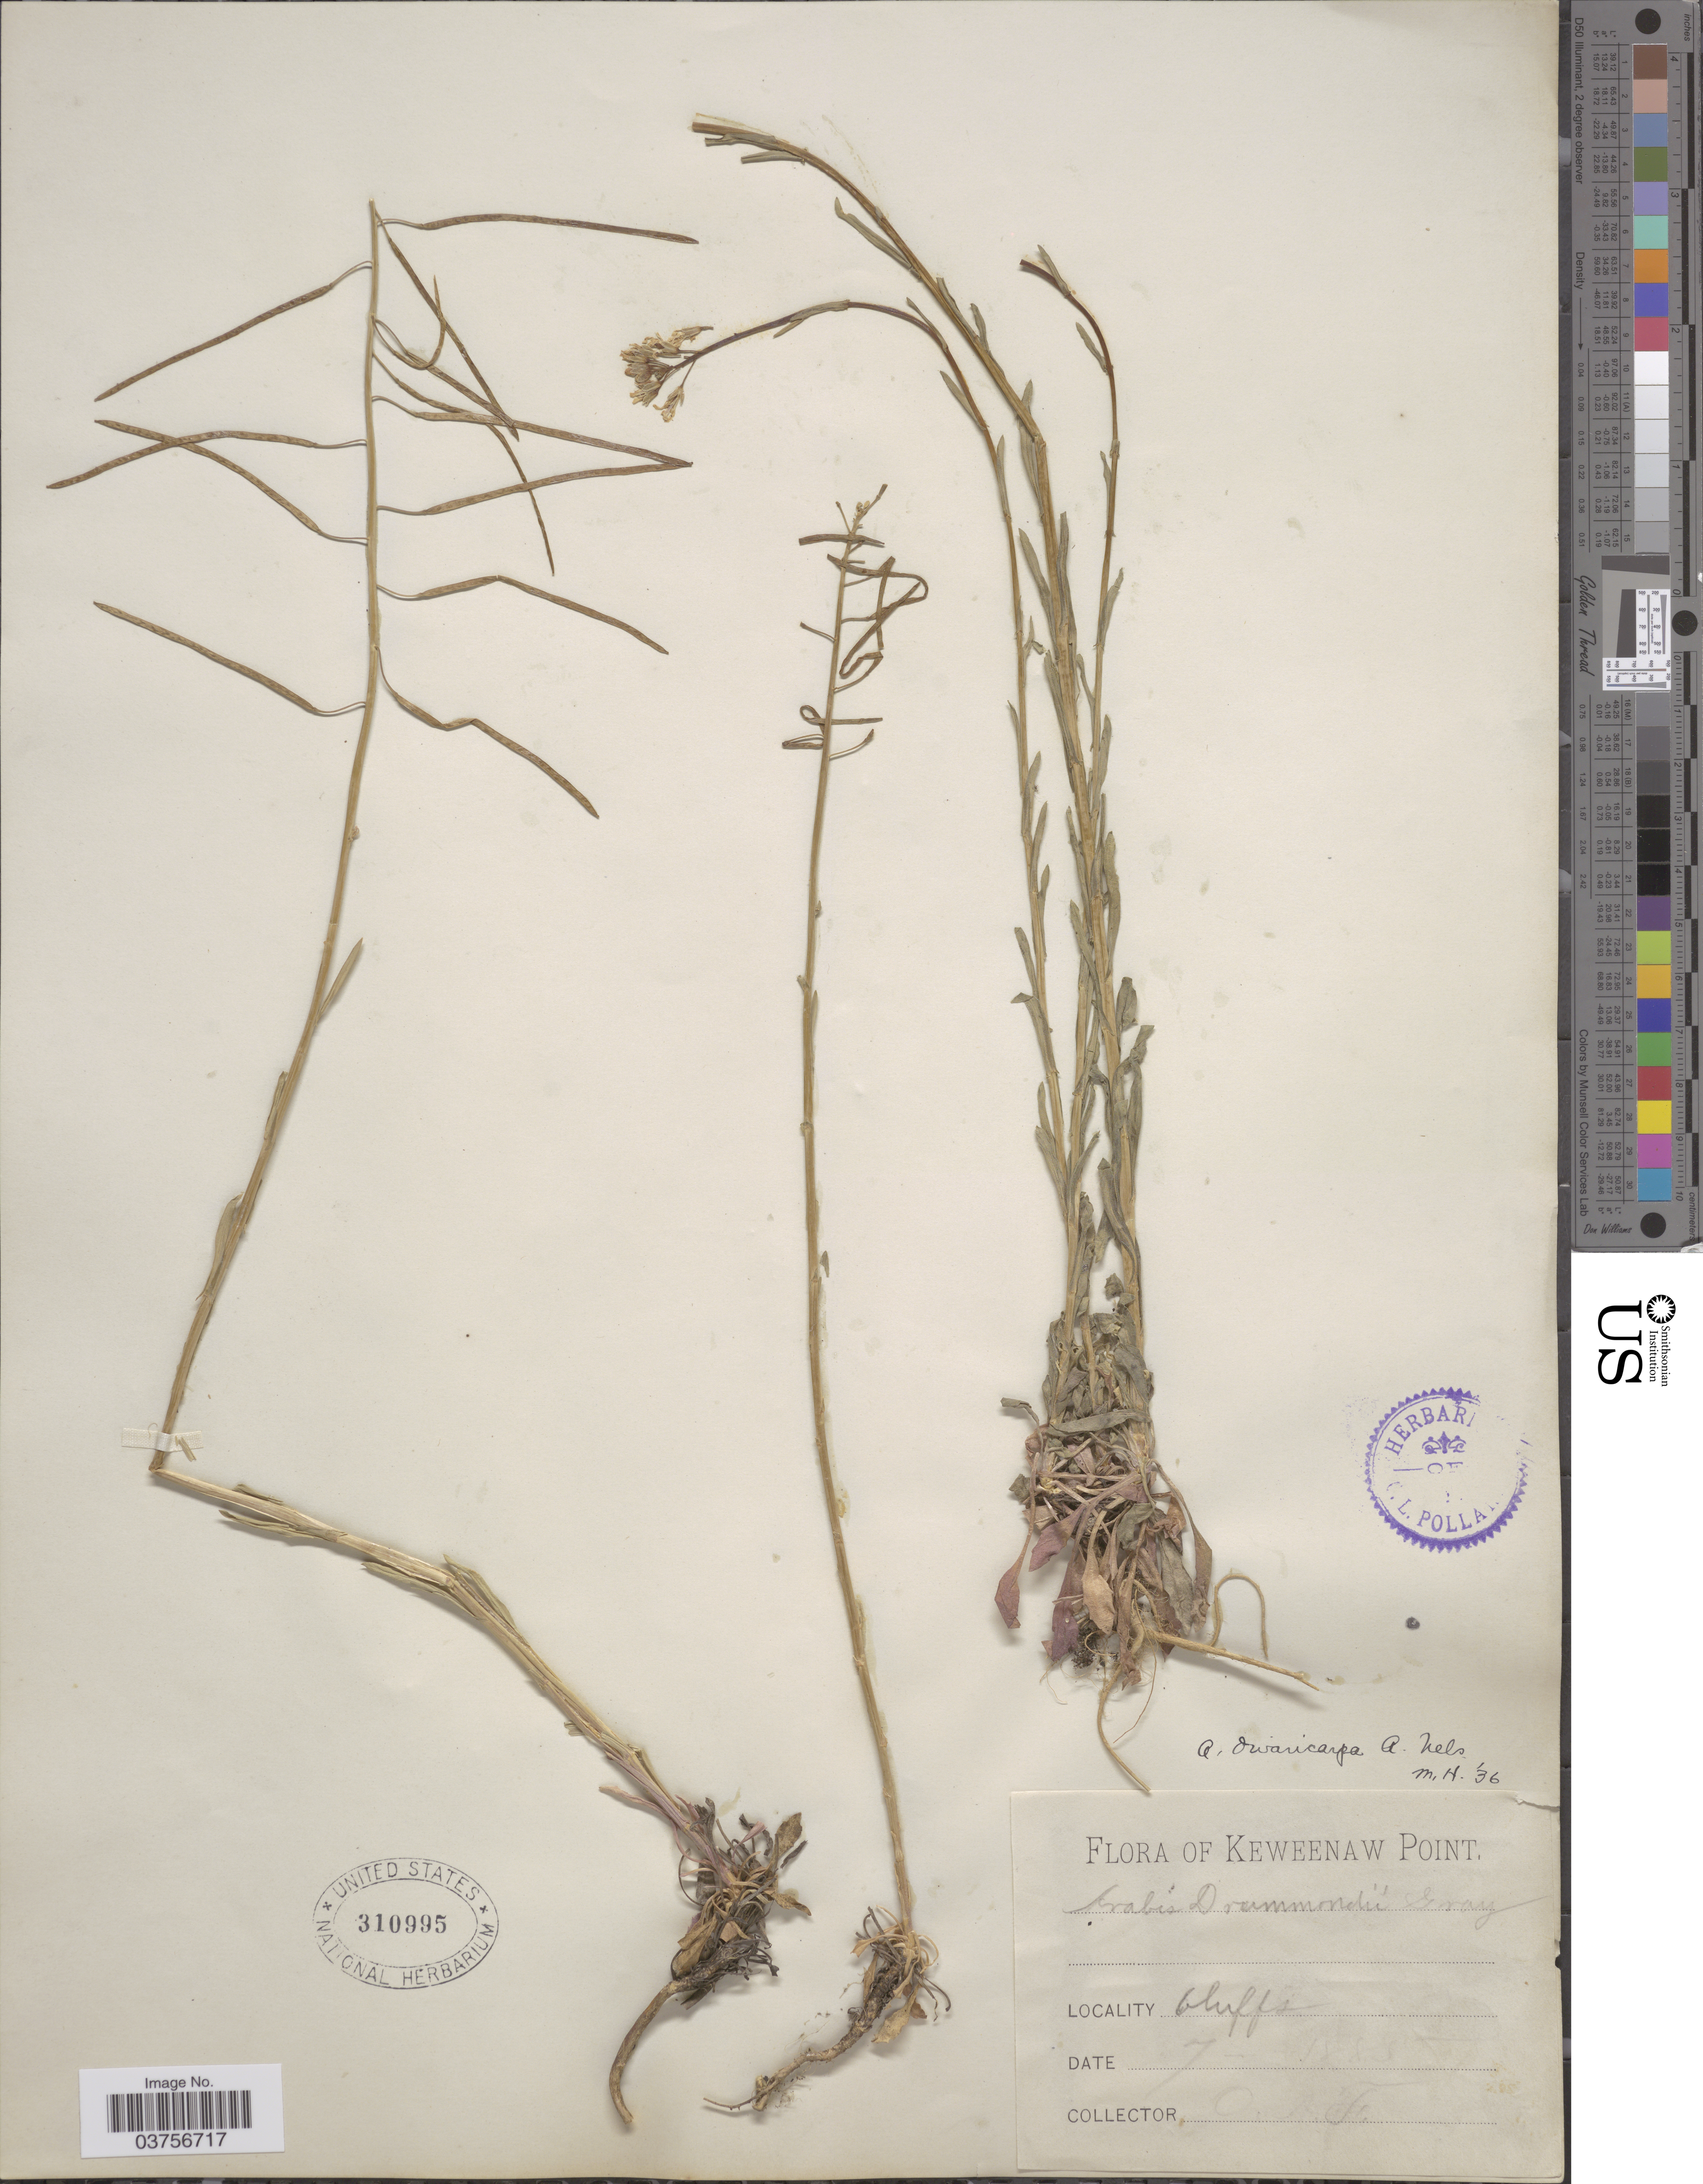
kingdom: Plantae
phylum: Tracheophyta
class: Magnoliopsida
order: Brassicales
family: Brassicaceae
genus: Arabis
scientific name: Arabis divaricarpa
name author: A. Nelson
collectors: O. Farwell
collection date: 1885-07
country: United States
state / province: Michigan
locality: Keweenaw Point. Bluffs.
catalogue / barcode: US 310995